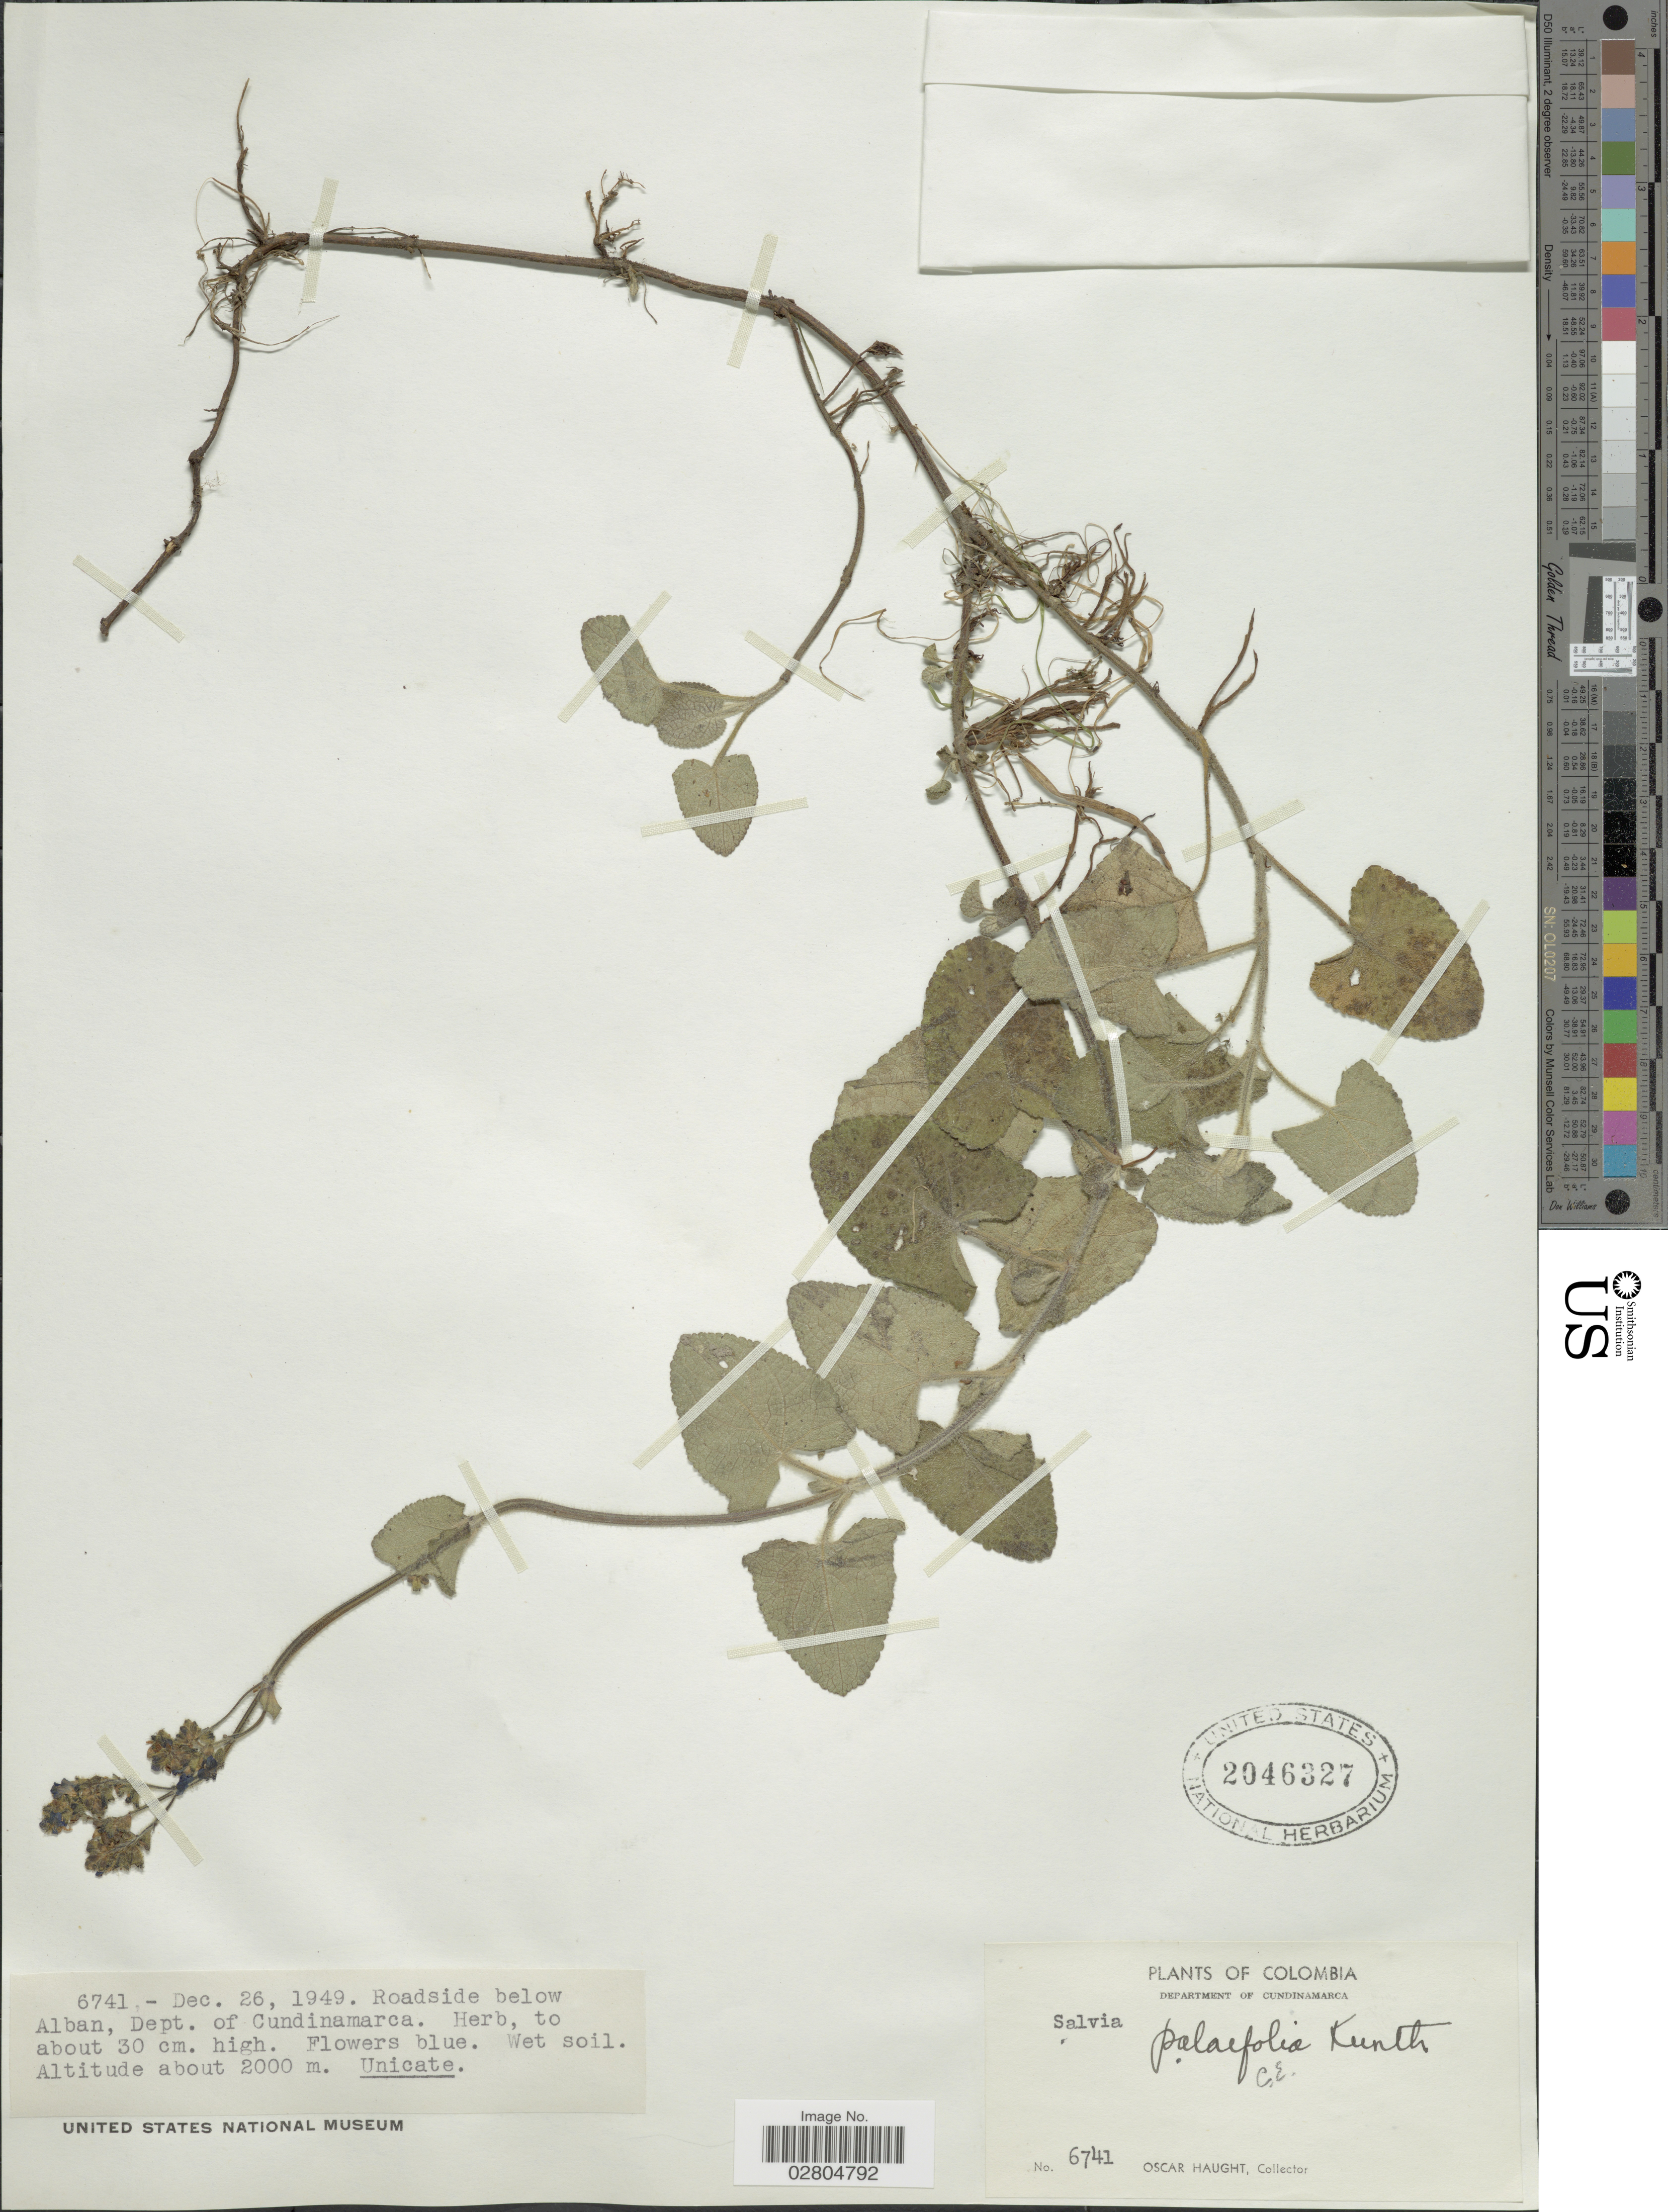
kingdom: Plantae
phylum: Tracheophyta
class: Magnoliopsida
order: Lamiales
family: Lamiaceae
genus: Salvia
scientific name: Salvia palifolia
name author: Kunth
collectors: O. L. Haught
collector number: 6741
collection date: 1949-12-26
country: Colombia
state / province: Cundinamarca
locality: Department of Cundinamarca. Roadside below Alban.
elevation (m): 2000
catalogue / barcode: US 2046327